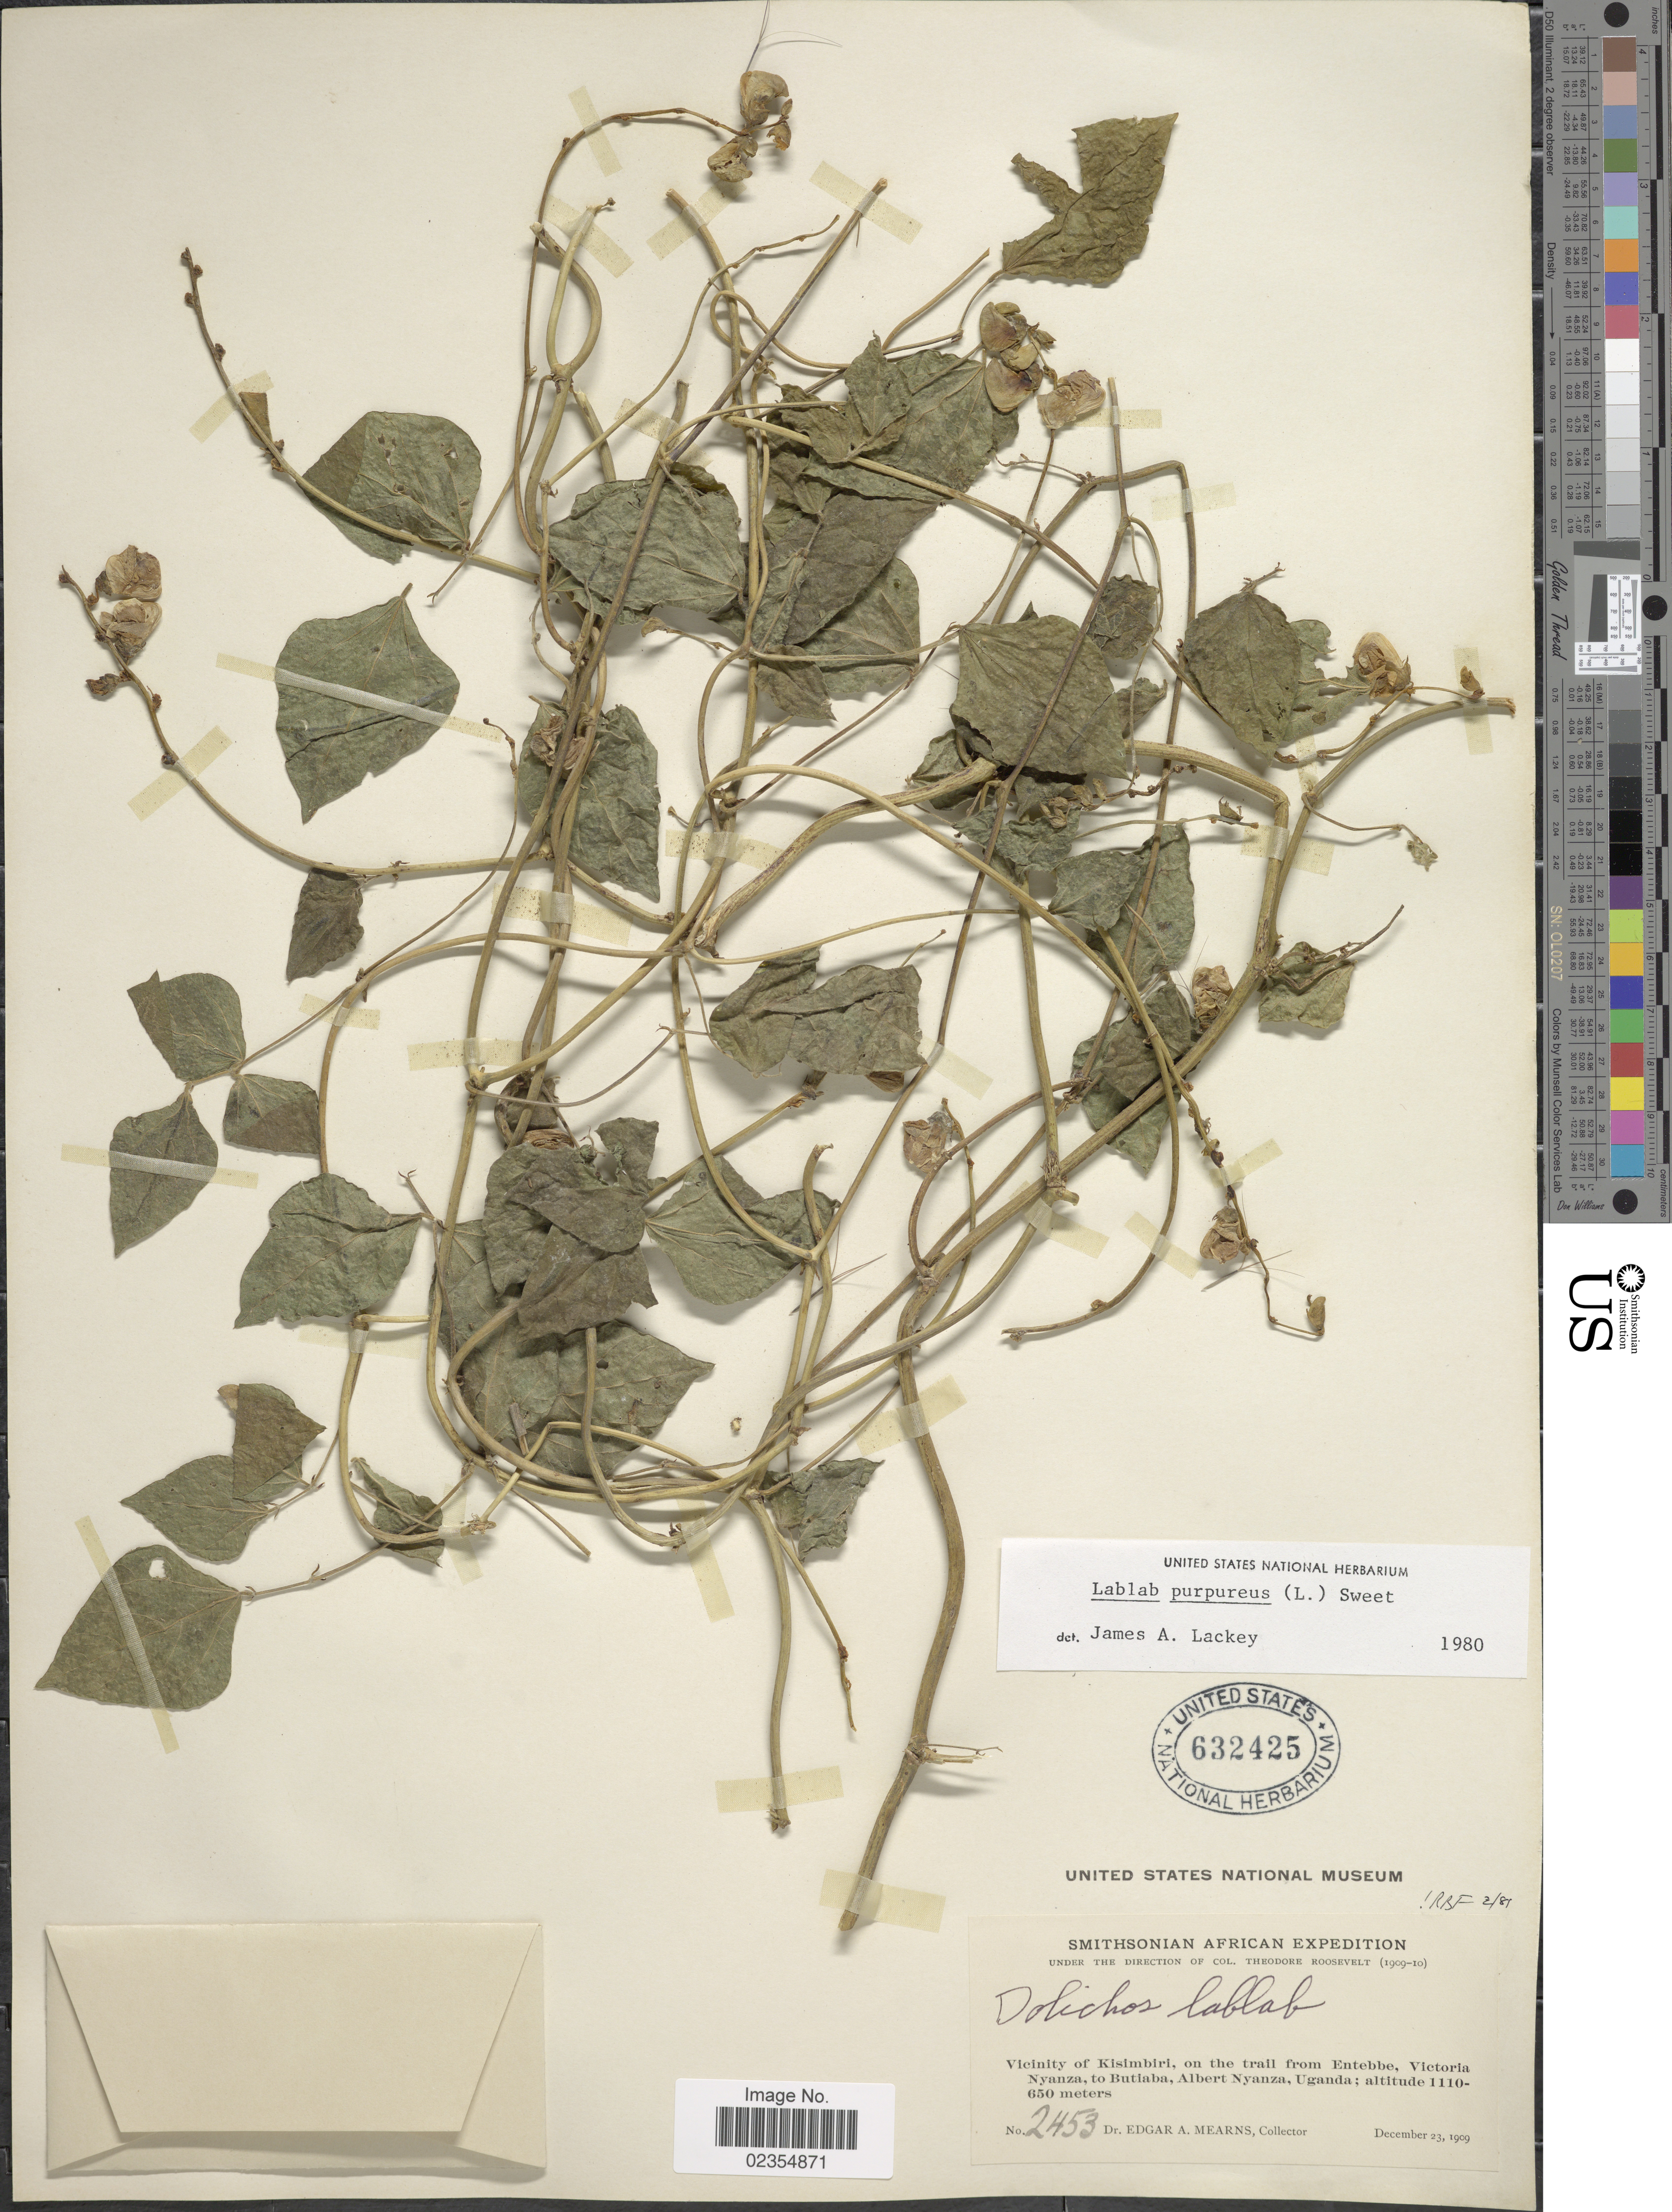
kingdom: Plantae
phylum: Tracheophyta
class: Magnoliopsida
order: Fabales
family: Fabaceae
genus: Lablab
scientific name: Lablab purpureus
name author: (L.) Sweet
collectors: E. A. Mearns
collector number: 2453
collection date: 1909-12-23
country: Uganda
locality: Vicinity of Kisimbiri, on the trail from Entebbe, Vinctoria Nyanza, to Butaba, Albert Nyanza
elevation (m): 650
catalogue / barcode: US 632425